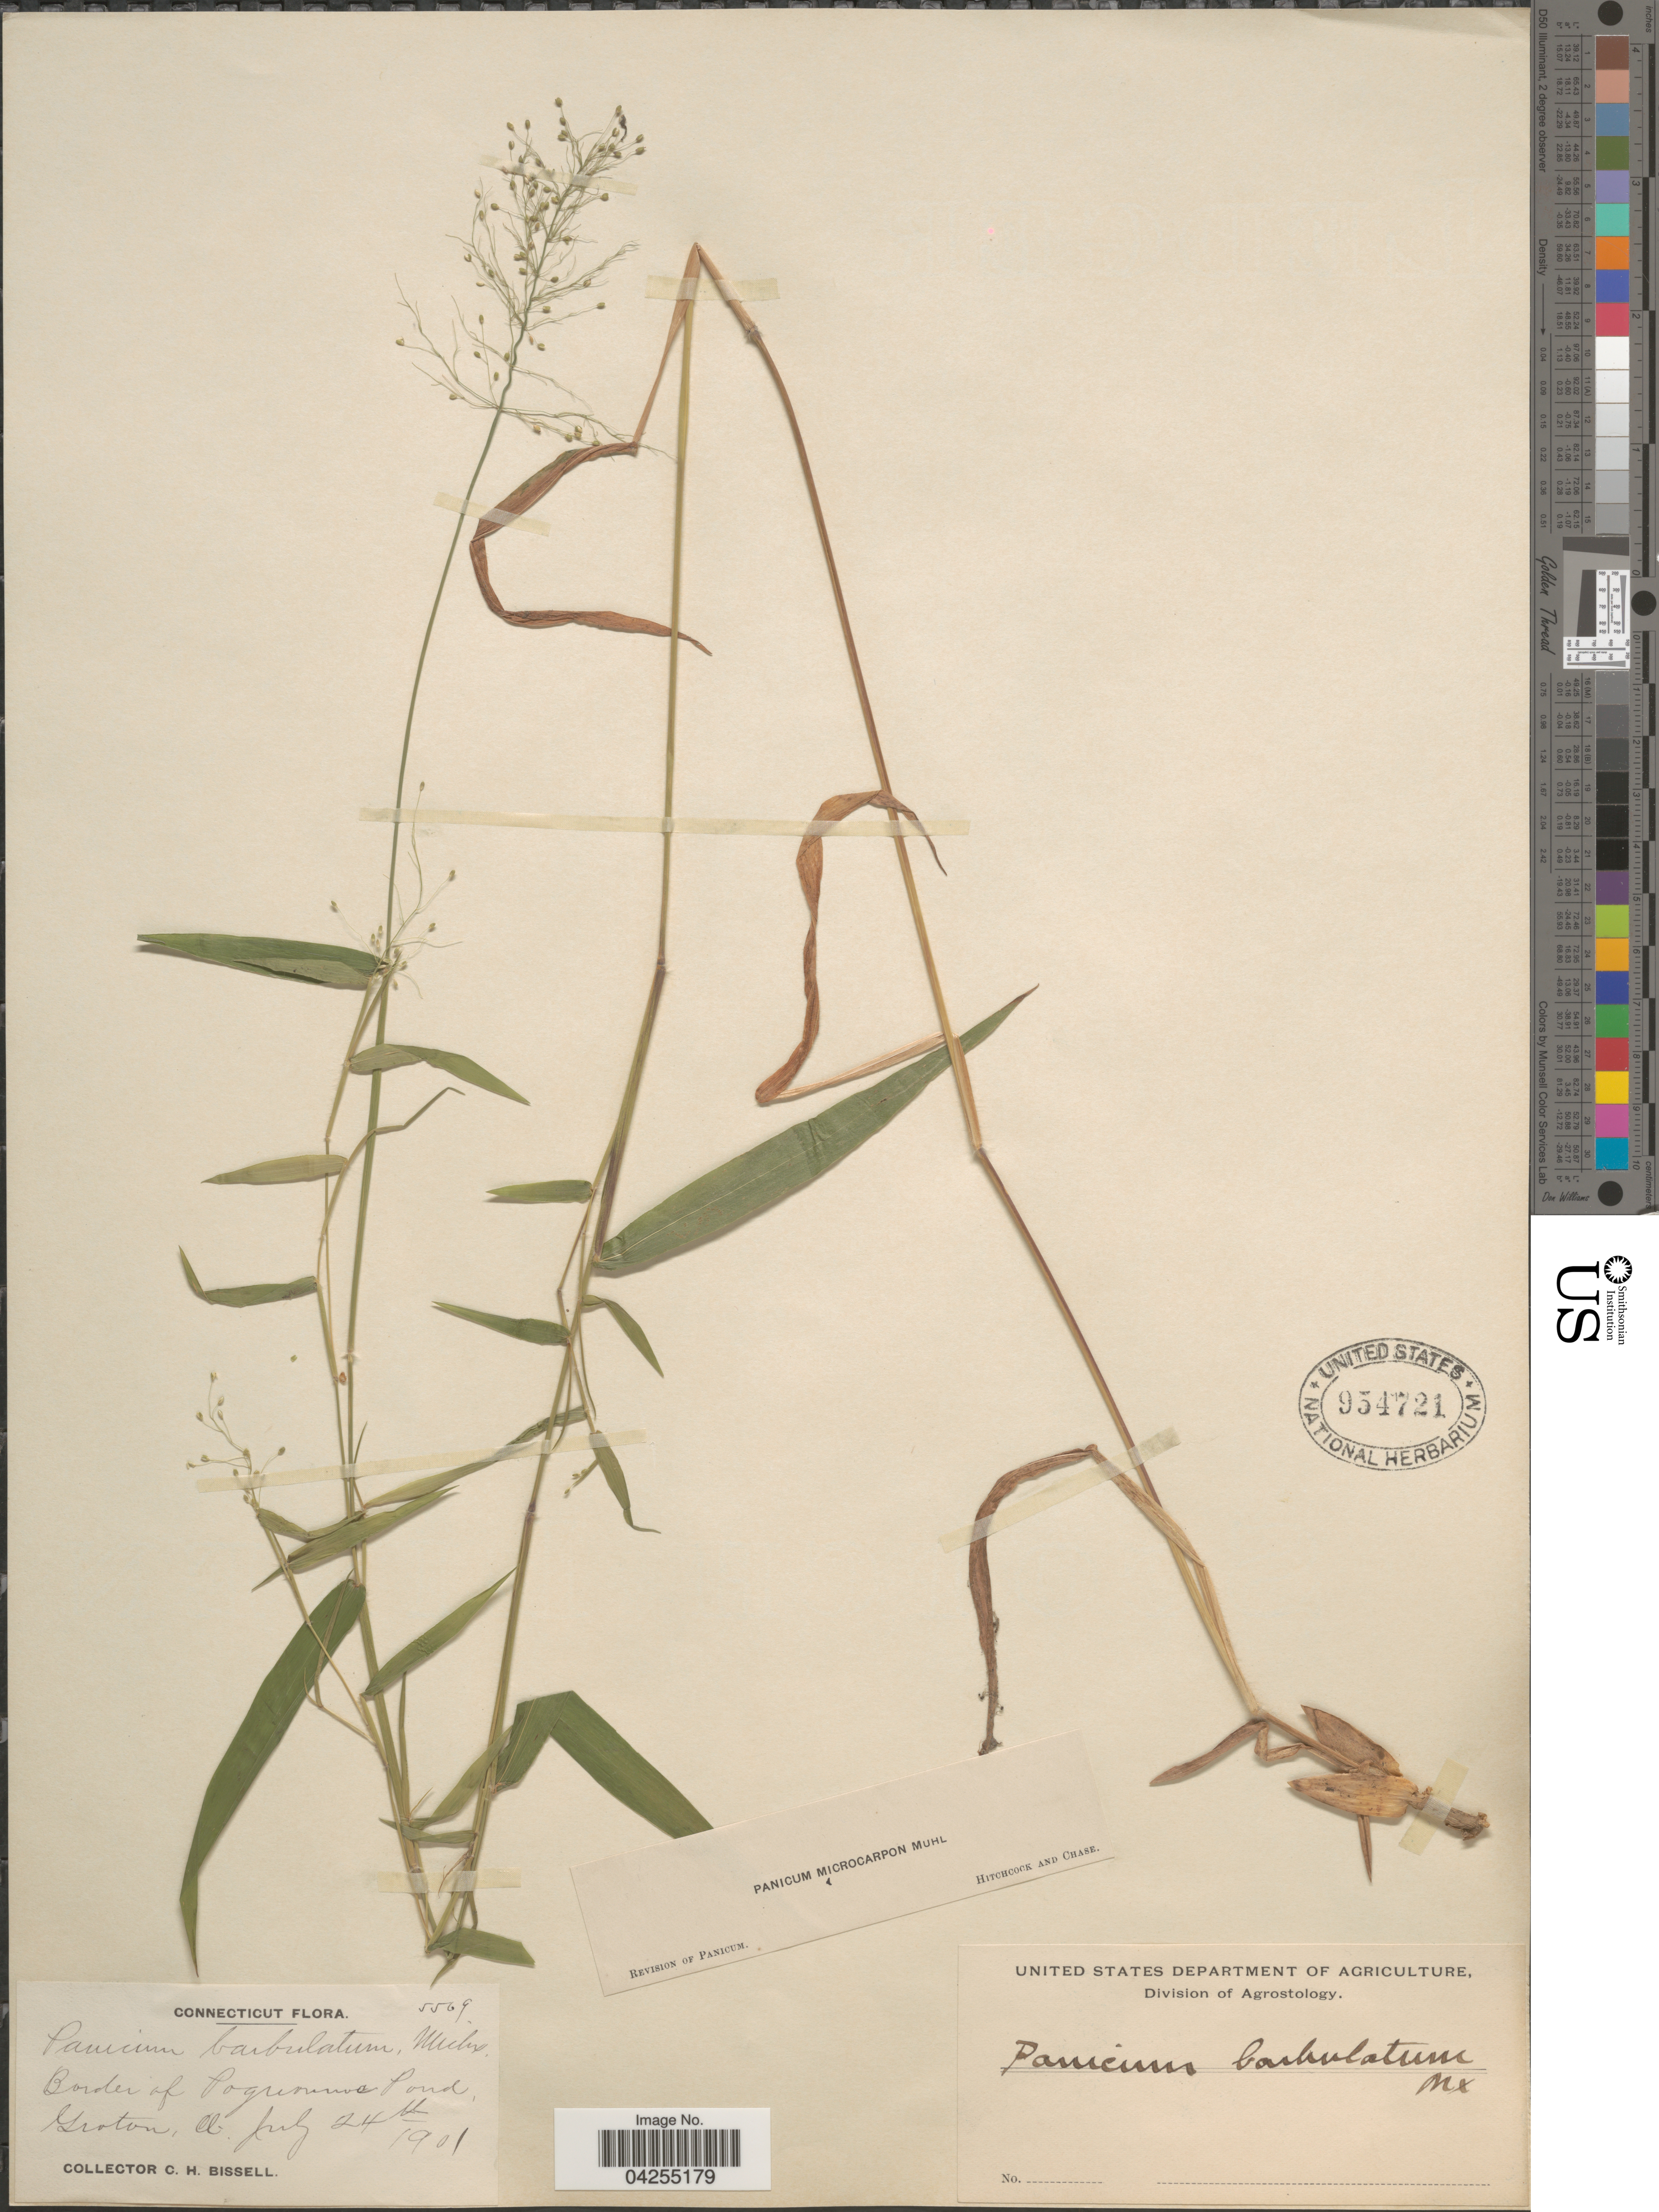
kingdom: Plantae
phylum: Tracheophyta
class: Liliopsida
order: Poales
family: Poaceae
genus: Dichanthelium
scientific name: Dichanthelium dichotomum var. dichotomum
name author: (L.) Gould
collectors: C. Bissell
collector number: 5569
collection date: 1901-07-24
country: United States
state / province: Connecticut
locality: Border of Pequotsepos Pond, Groton, Ct.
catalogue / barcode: US 954721